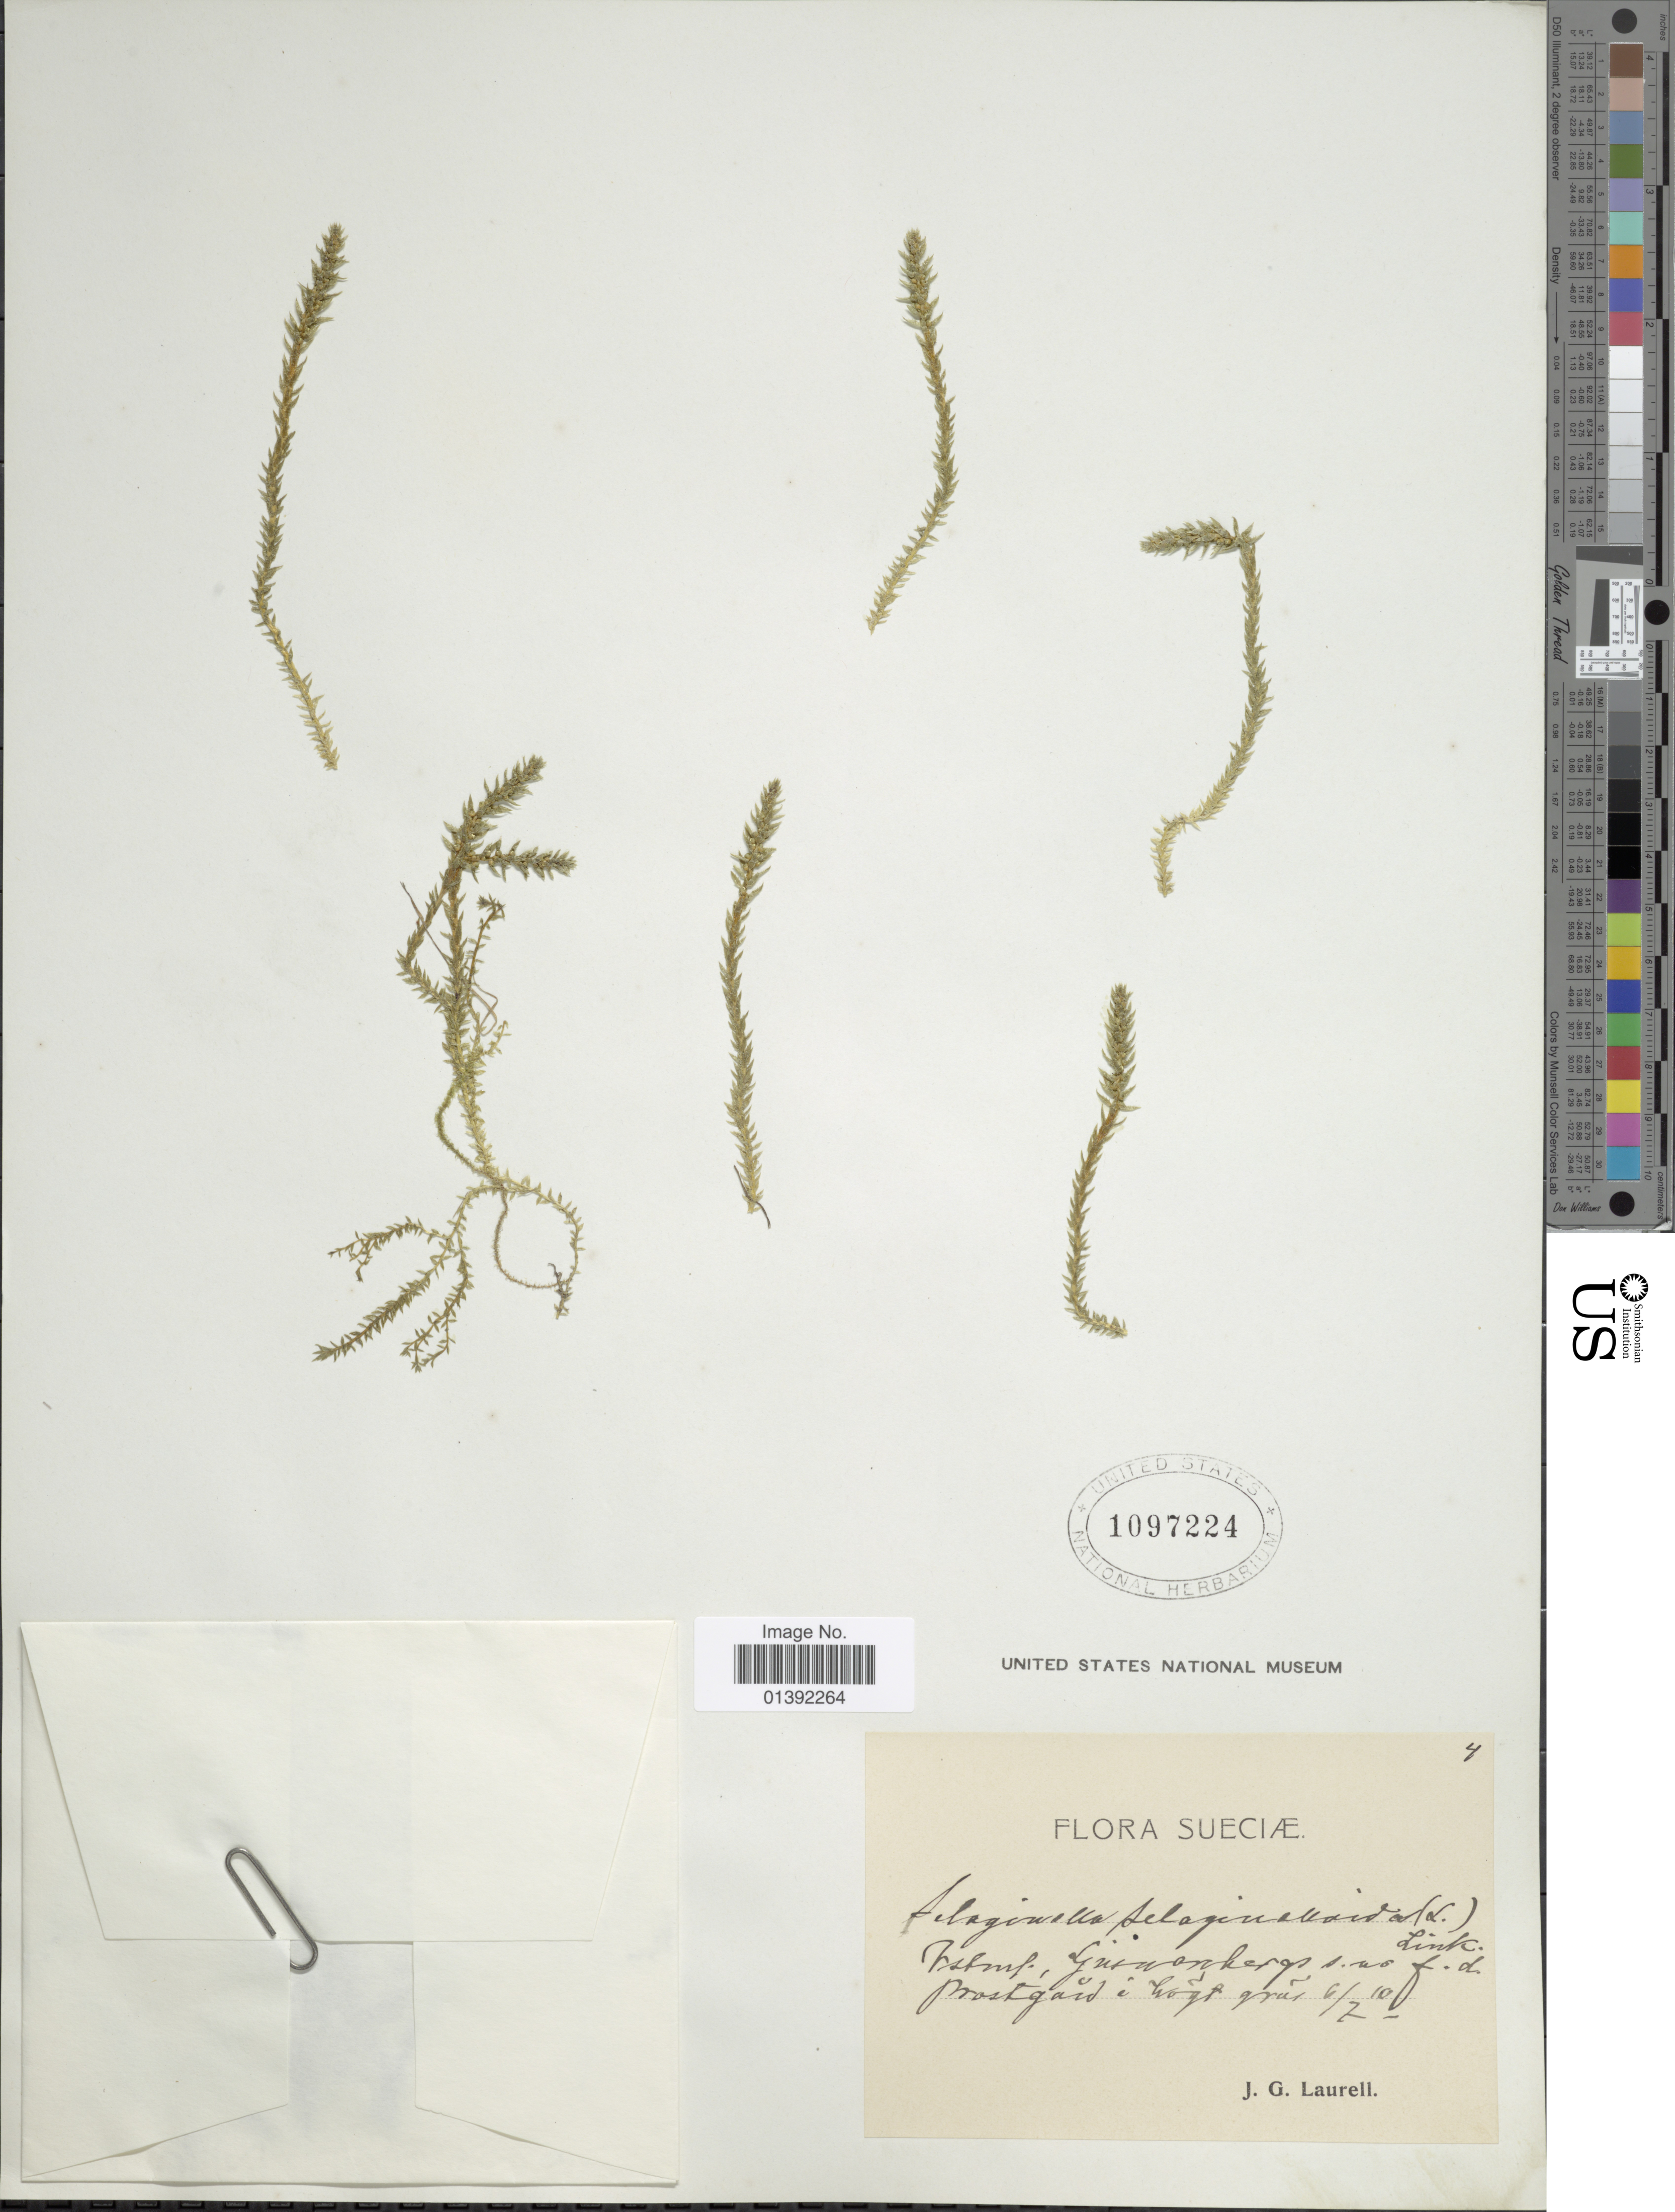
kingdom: Plantae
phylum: Tracheophyta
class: Lycopodiopsida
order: Selaginellales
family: Selaginellaceae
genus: Selaginella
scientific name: Selaginella selaginoides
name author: (L.) Link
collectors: J. Laurell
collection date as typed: Transcribed d/m/y: 6/7/10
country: Sweden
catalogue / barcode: US 1097224